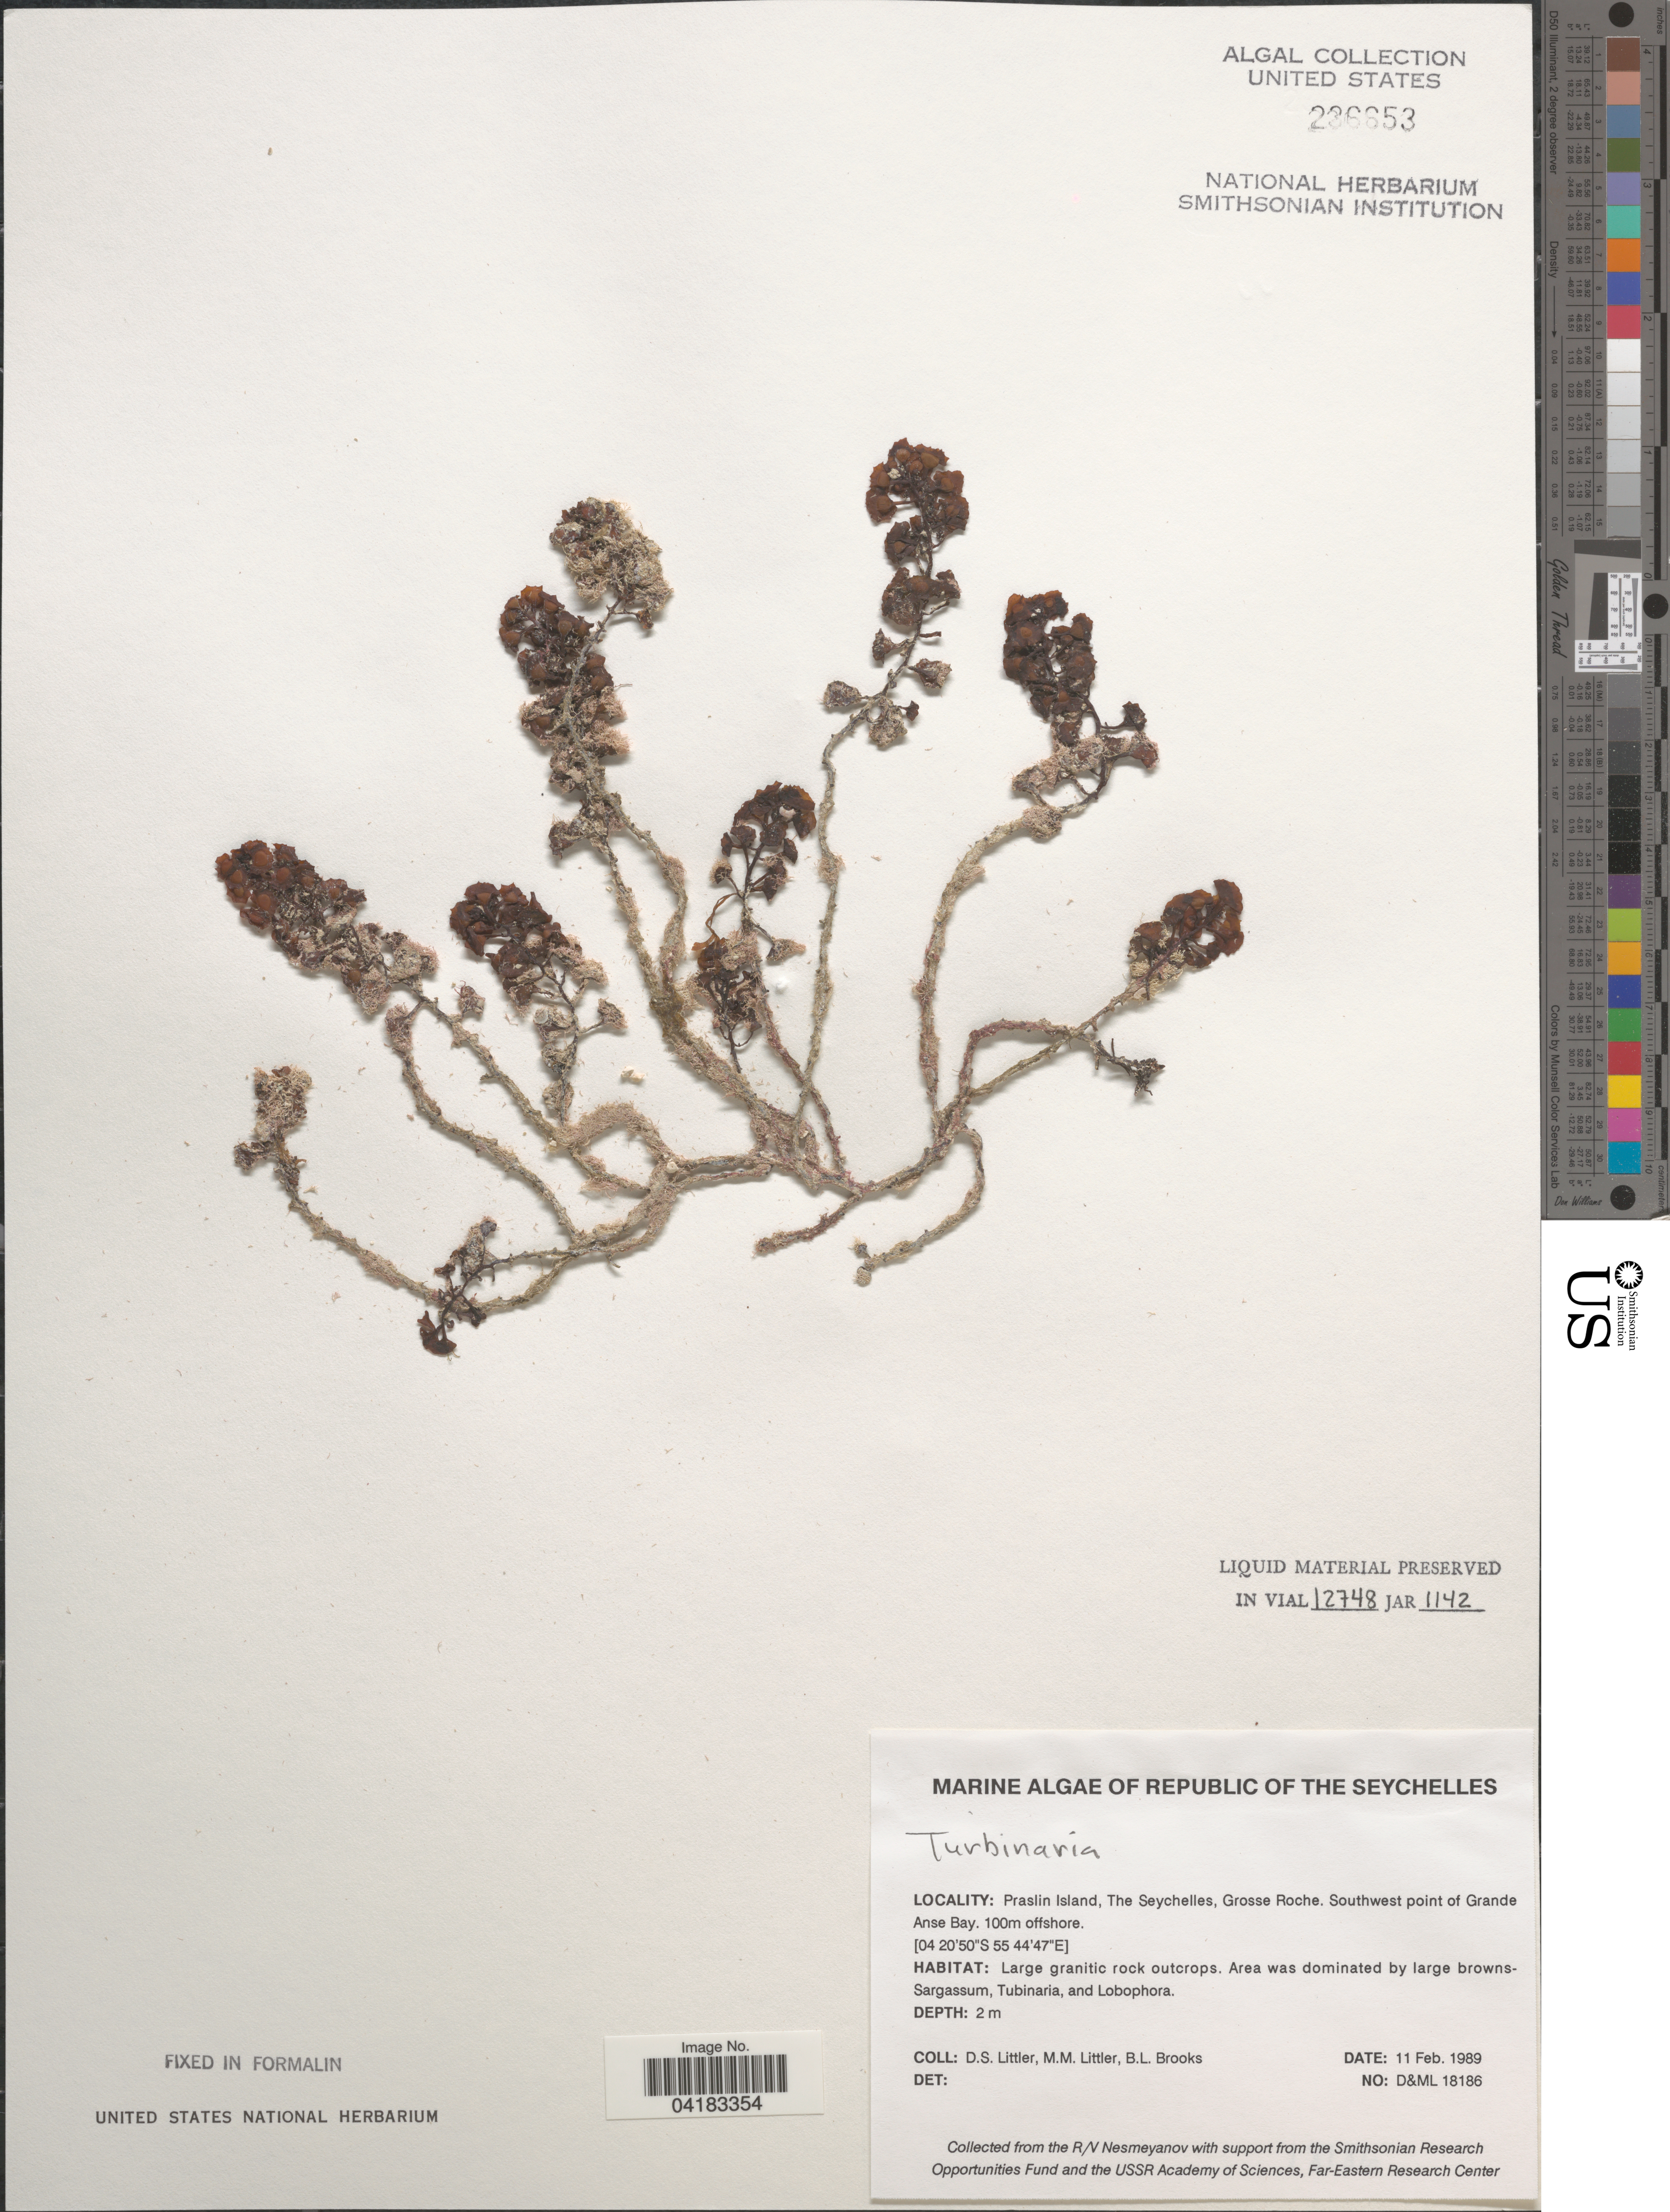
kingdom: Chromista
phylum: Ochrophyta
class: Phaeophyceae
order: Fucales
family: Sargassaceae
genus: Turbinaria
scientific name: Turbinaria sp.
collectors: D. S. Littler & B. Brooks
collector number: D&ML18186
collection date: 1989-02-11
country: Seychelles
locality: The Seychelles. Praslin Island, The Seychelles, Grosse Roche. Southwest point of Grande Anse Bay. 100m offshore.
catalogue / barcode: US 236653